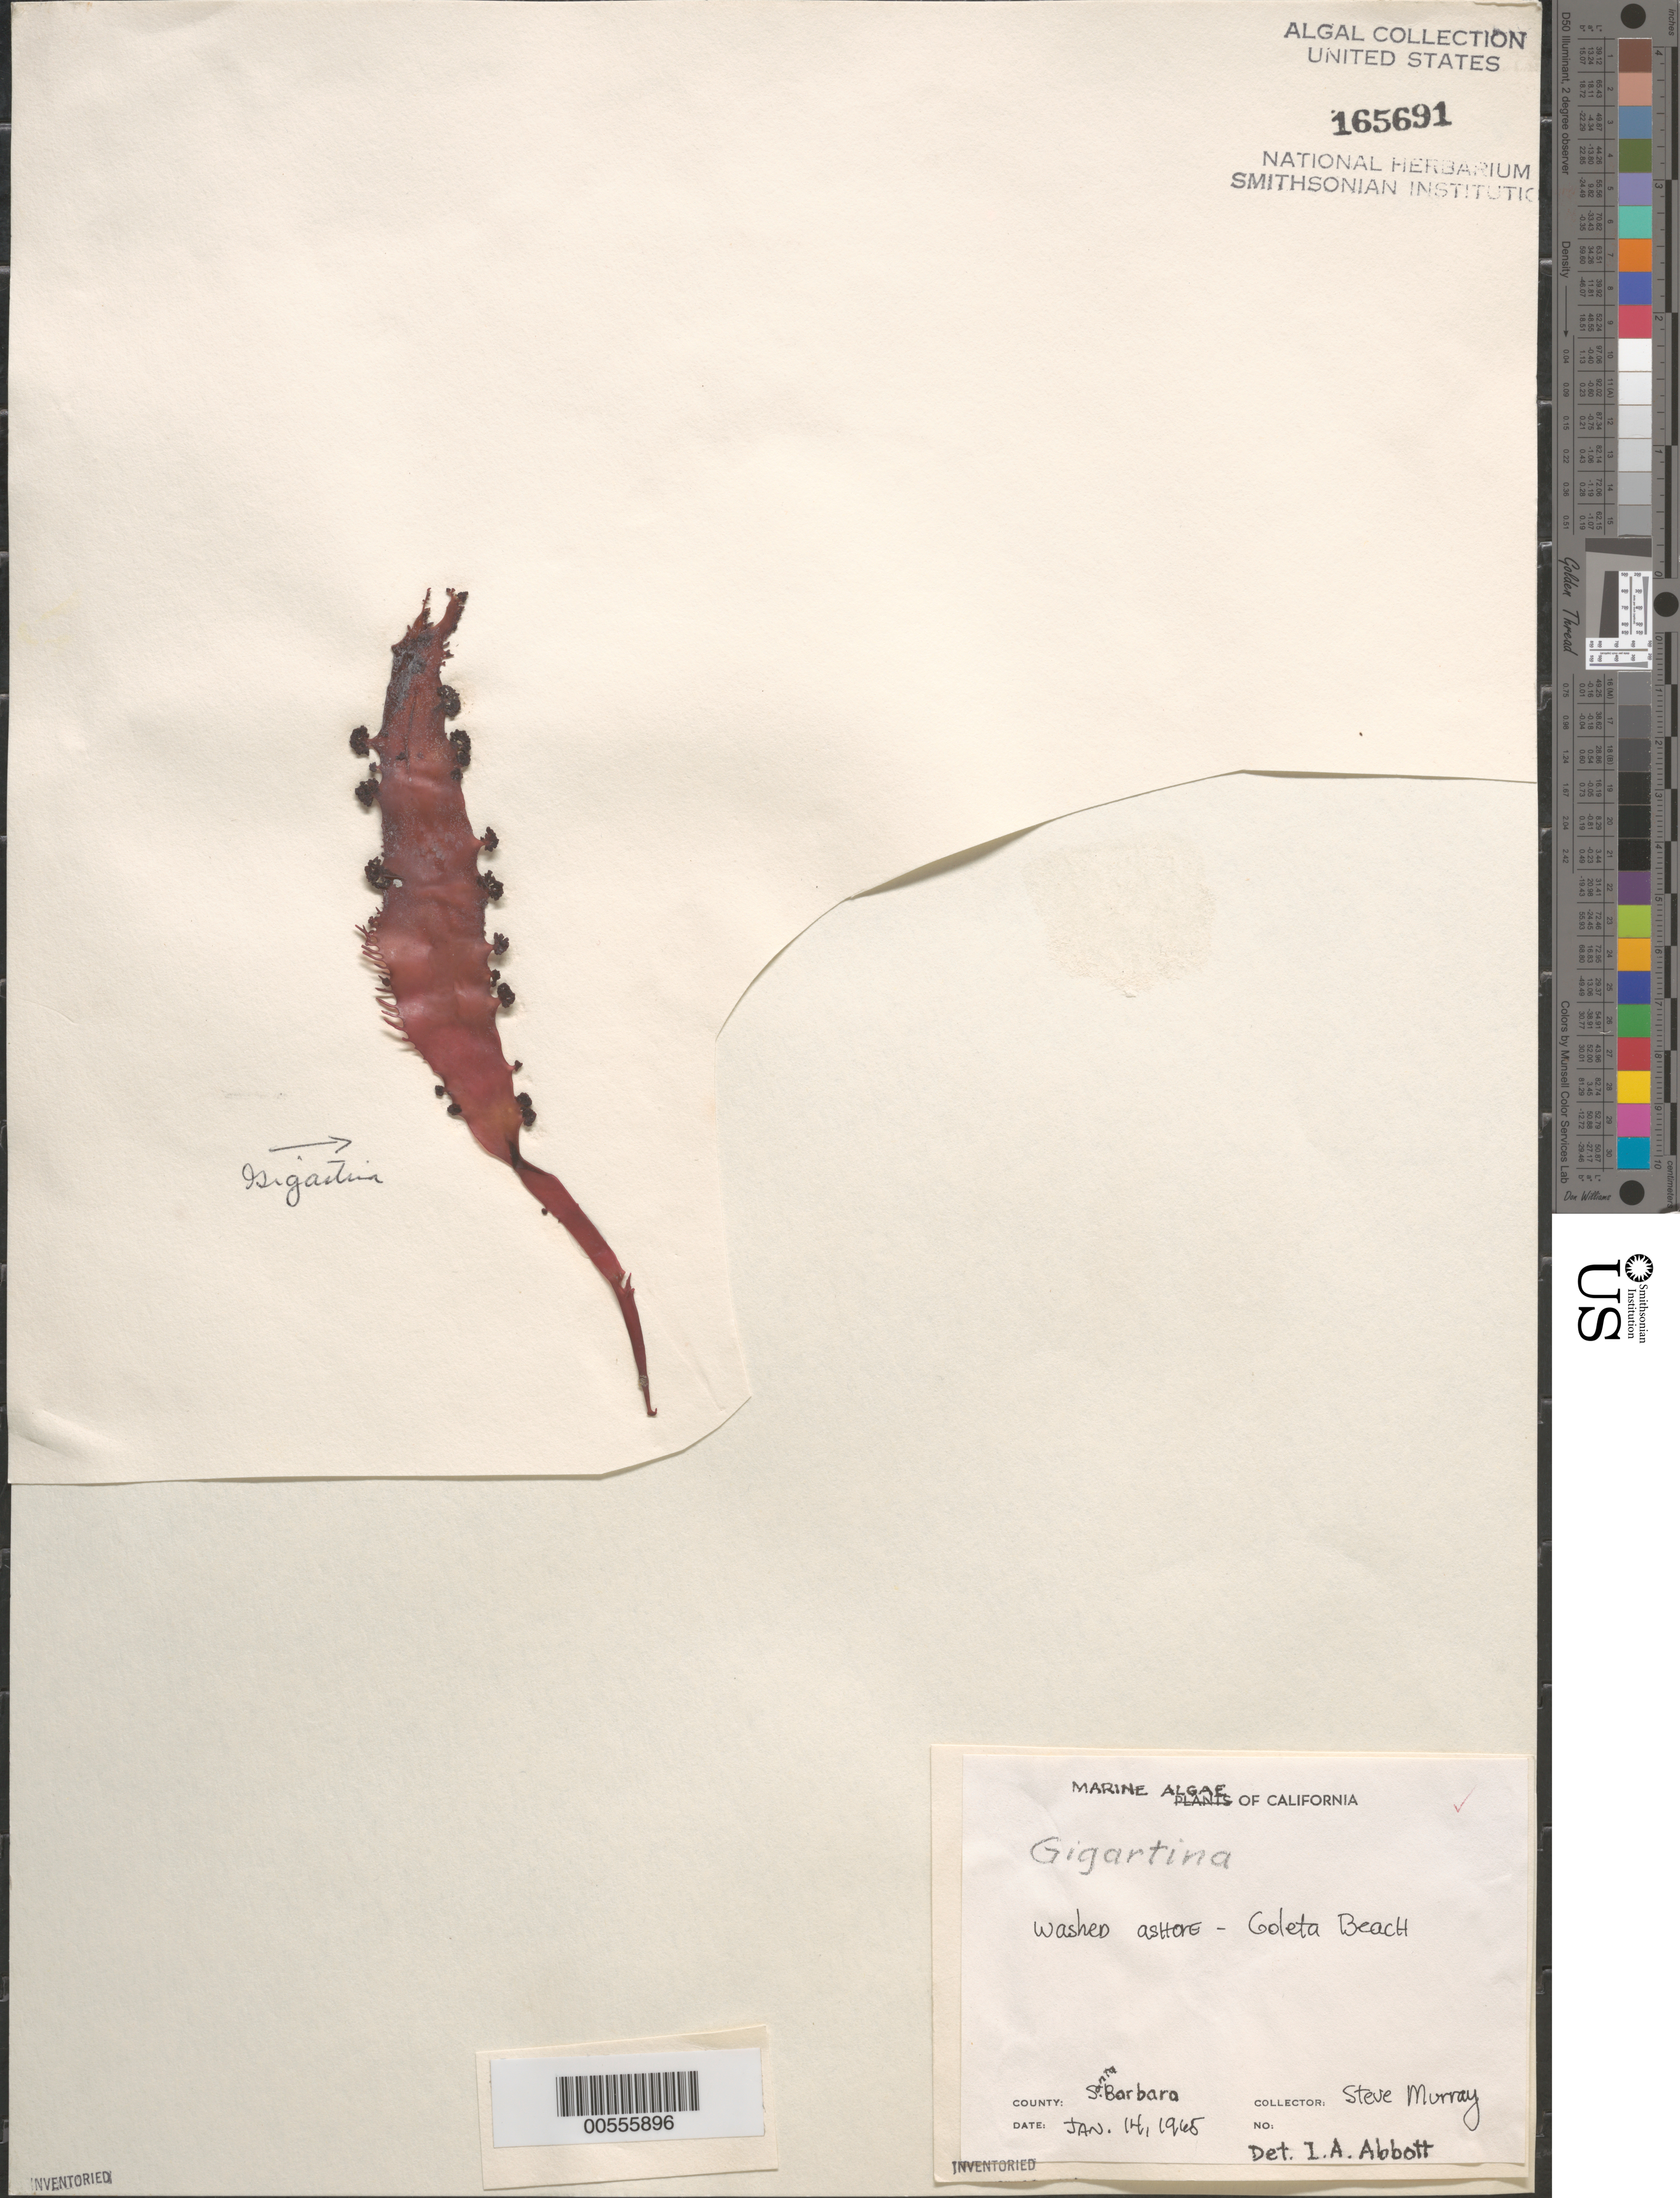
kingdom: Plantae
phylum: Rhodophyta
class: Florideophyceae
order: Gigartinales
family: Gigartinaceae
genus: Gigartina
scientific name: Gigartina sp.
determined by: Abbott, Isabella A.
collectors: S. N. Murray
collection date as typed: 14 Jan 1965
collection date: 1965-01-14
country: United States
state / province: California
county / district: Santa Barbara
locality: Goleta Beach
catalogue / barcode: US 165691